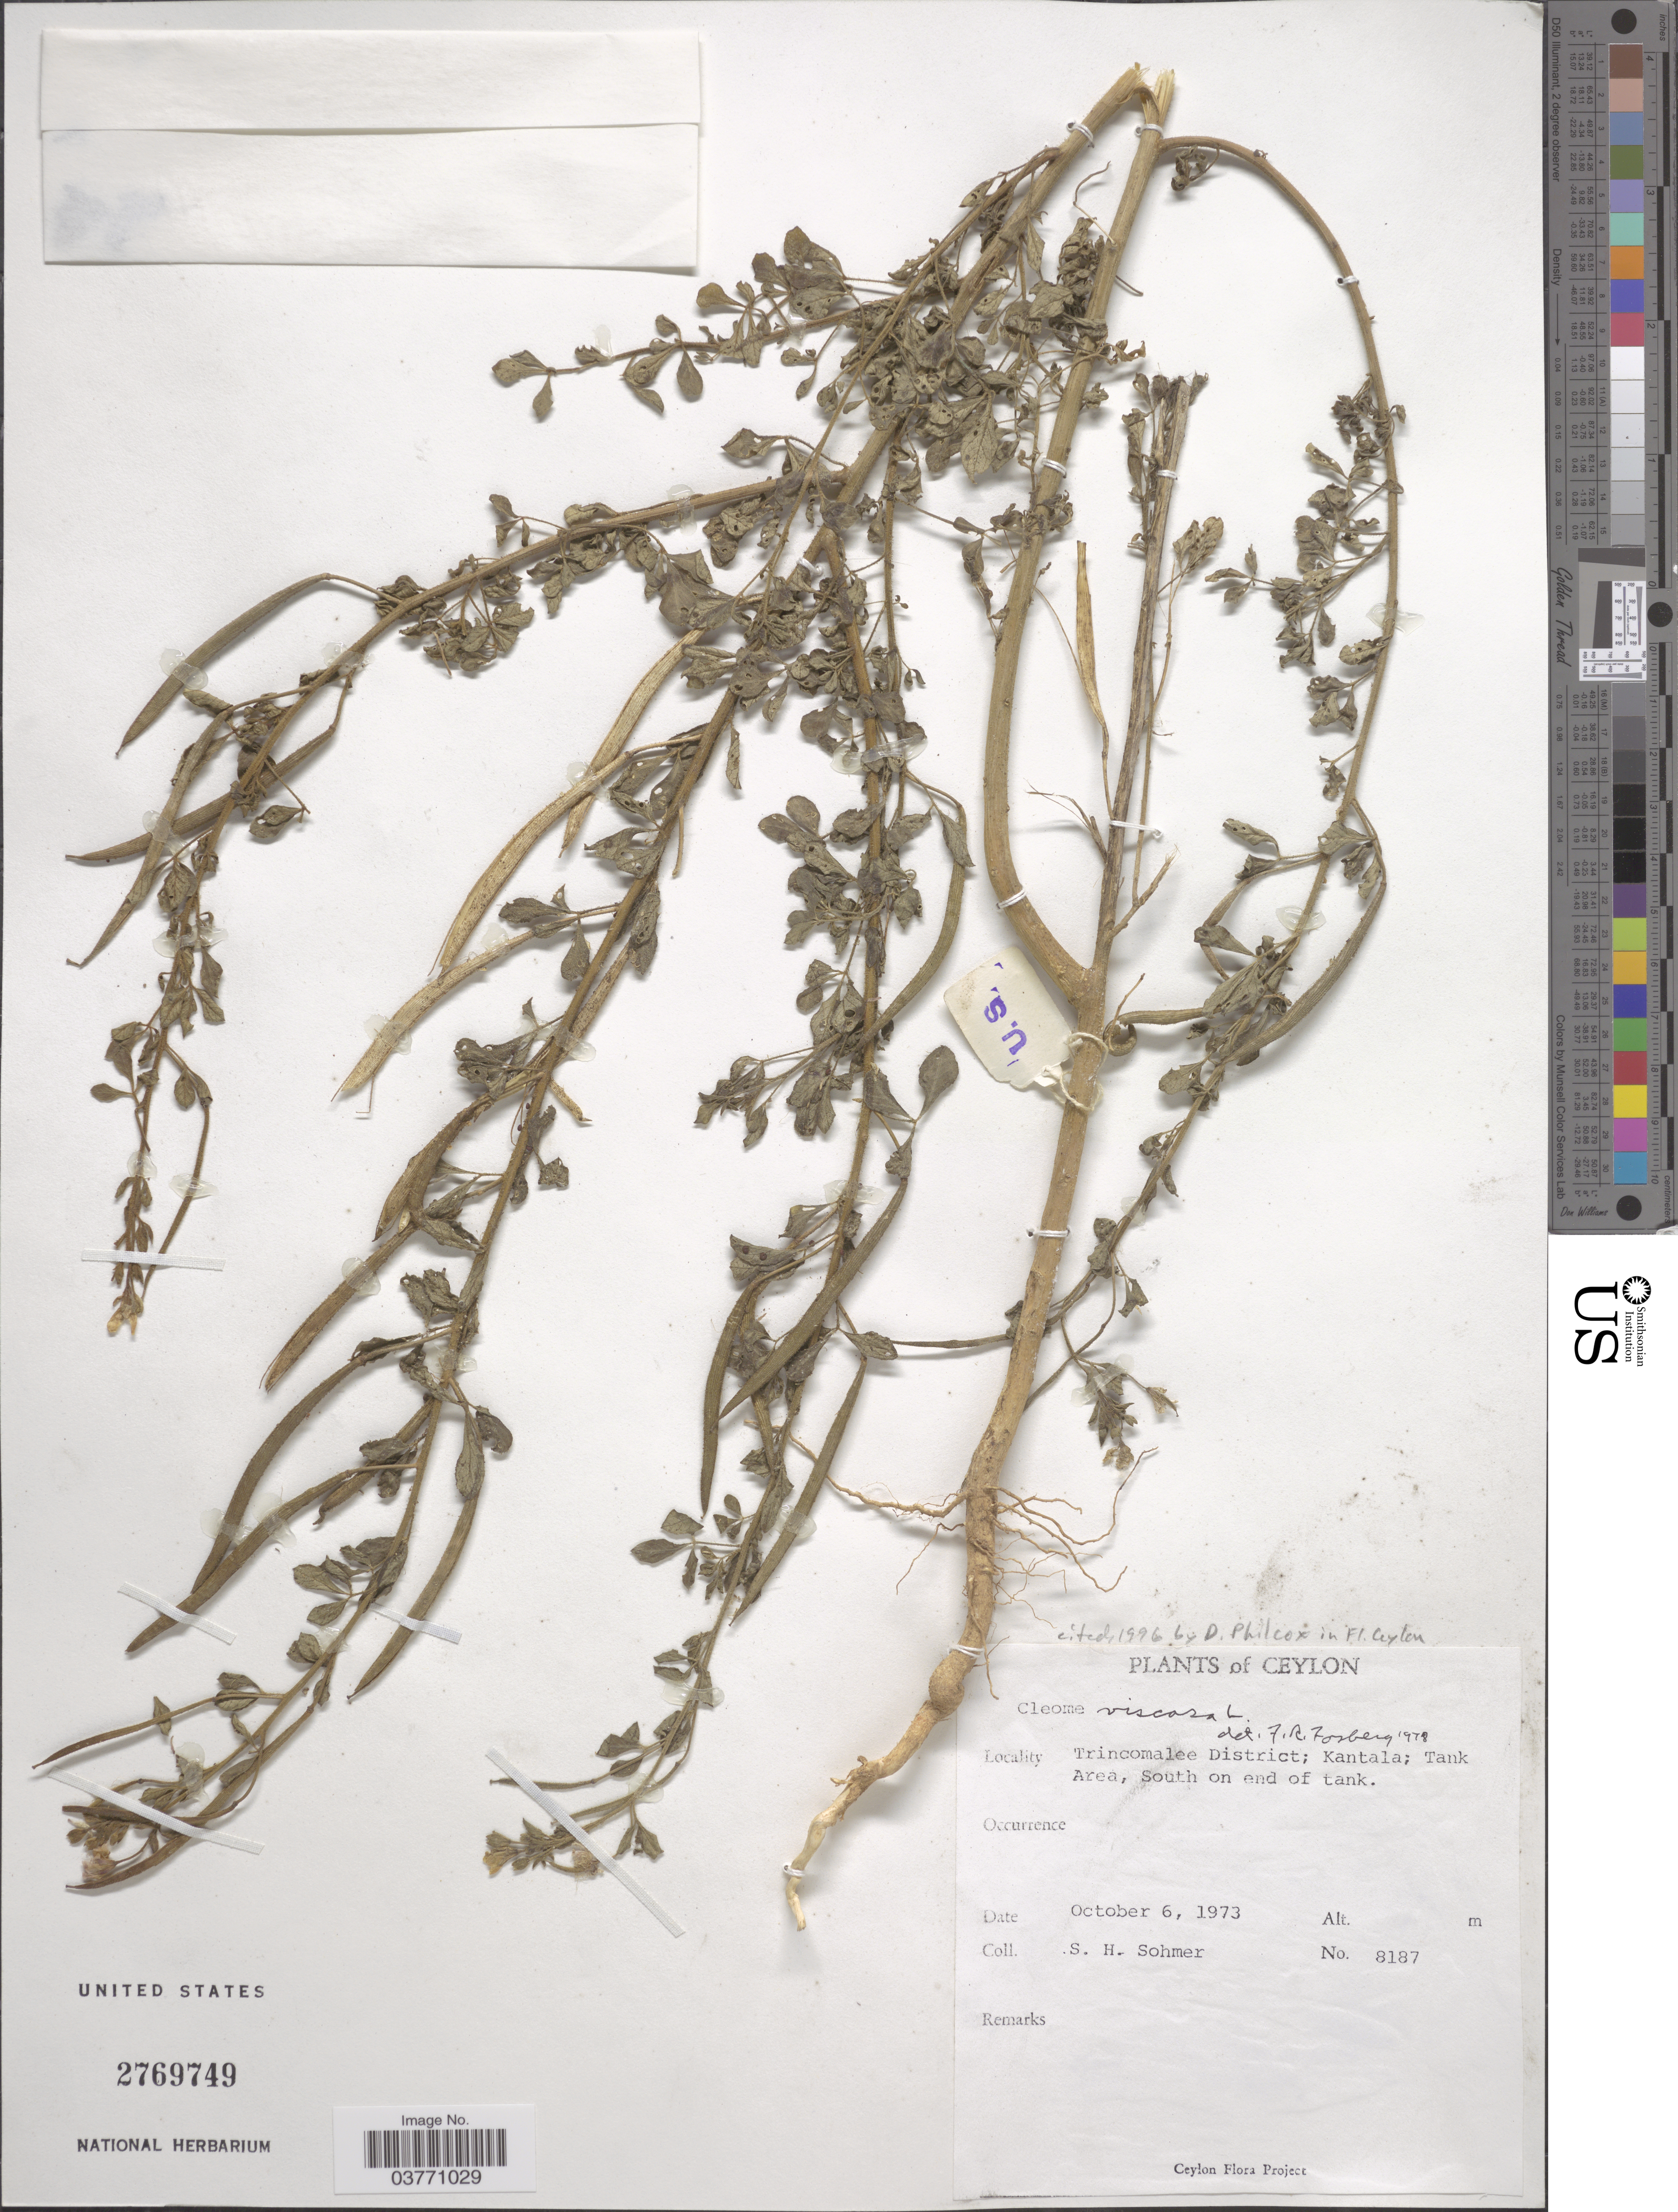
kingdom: Plantae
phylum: Tracheophyta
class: Magnoliopsida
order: Brassicales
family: Cleomaceae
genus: Arivela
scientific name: Arivela viscosa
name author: (L.) Raf.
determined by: Strong, M. T., (US), Smithsonian Institution - National Museum of Natural History (UNITED STATES)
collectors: S. H. Sohmer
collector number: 8187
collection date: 1973-10-06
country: Sri Lanka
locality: Ceylon. Trincomalee District; Kantala; Tank Area, South on end of tank.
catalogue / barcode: US 2769749